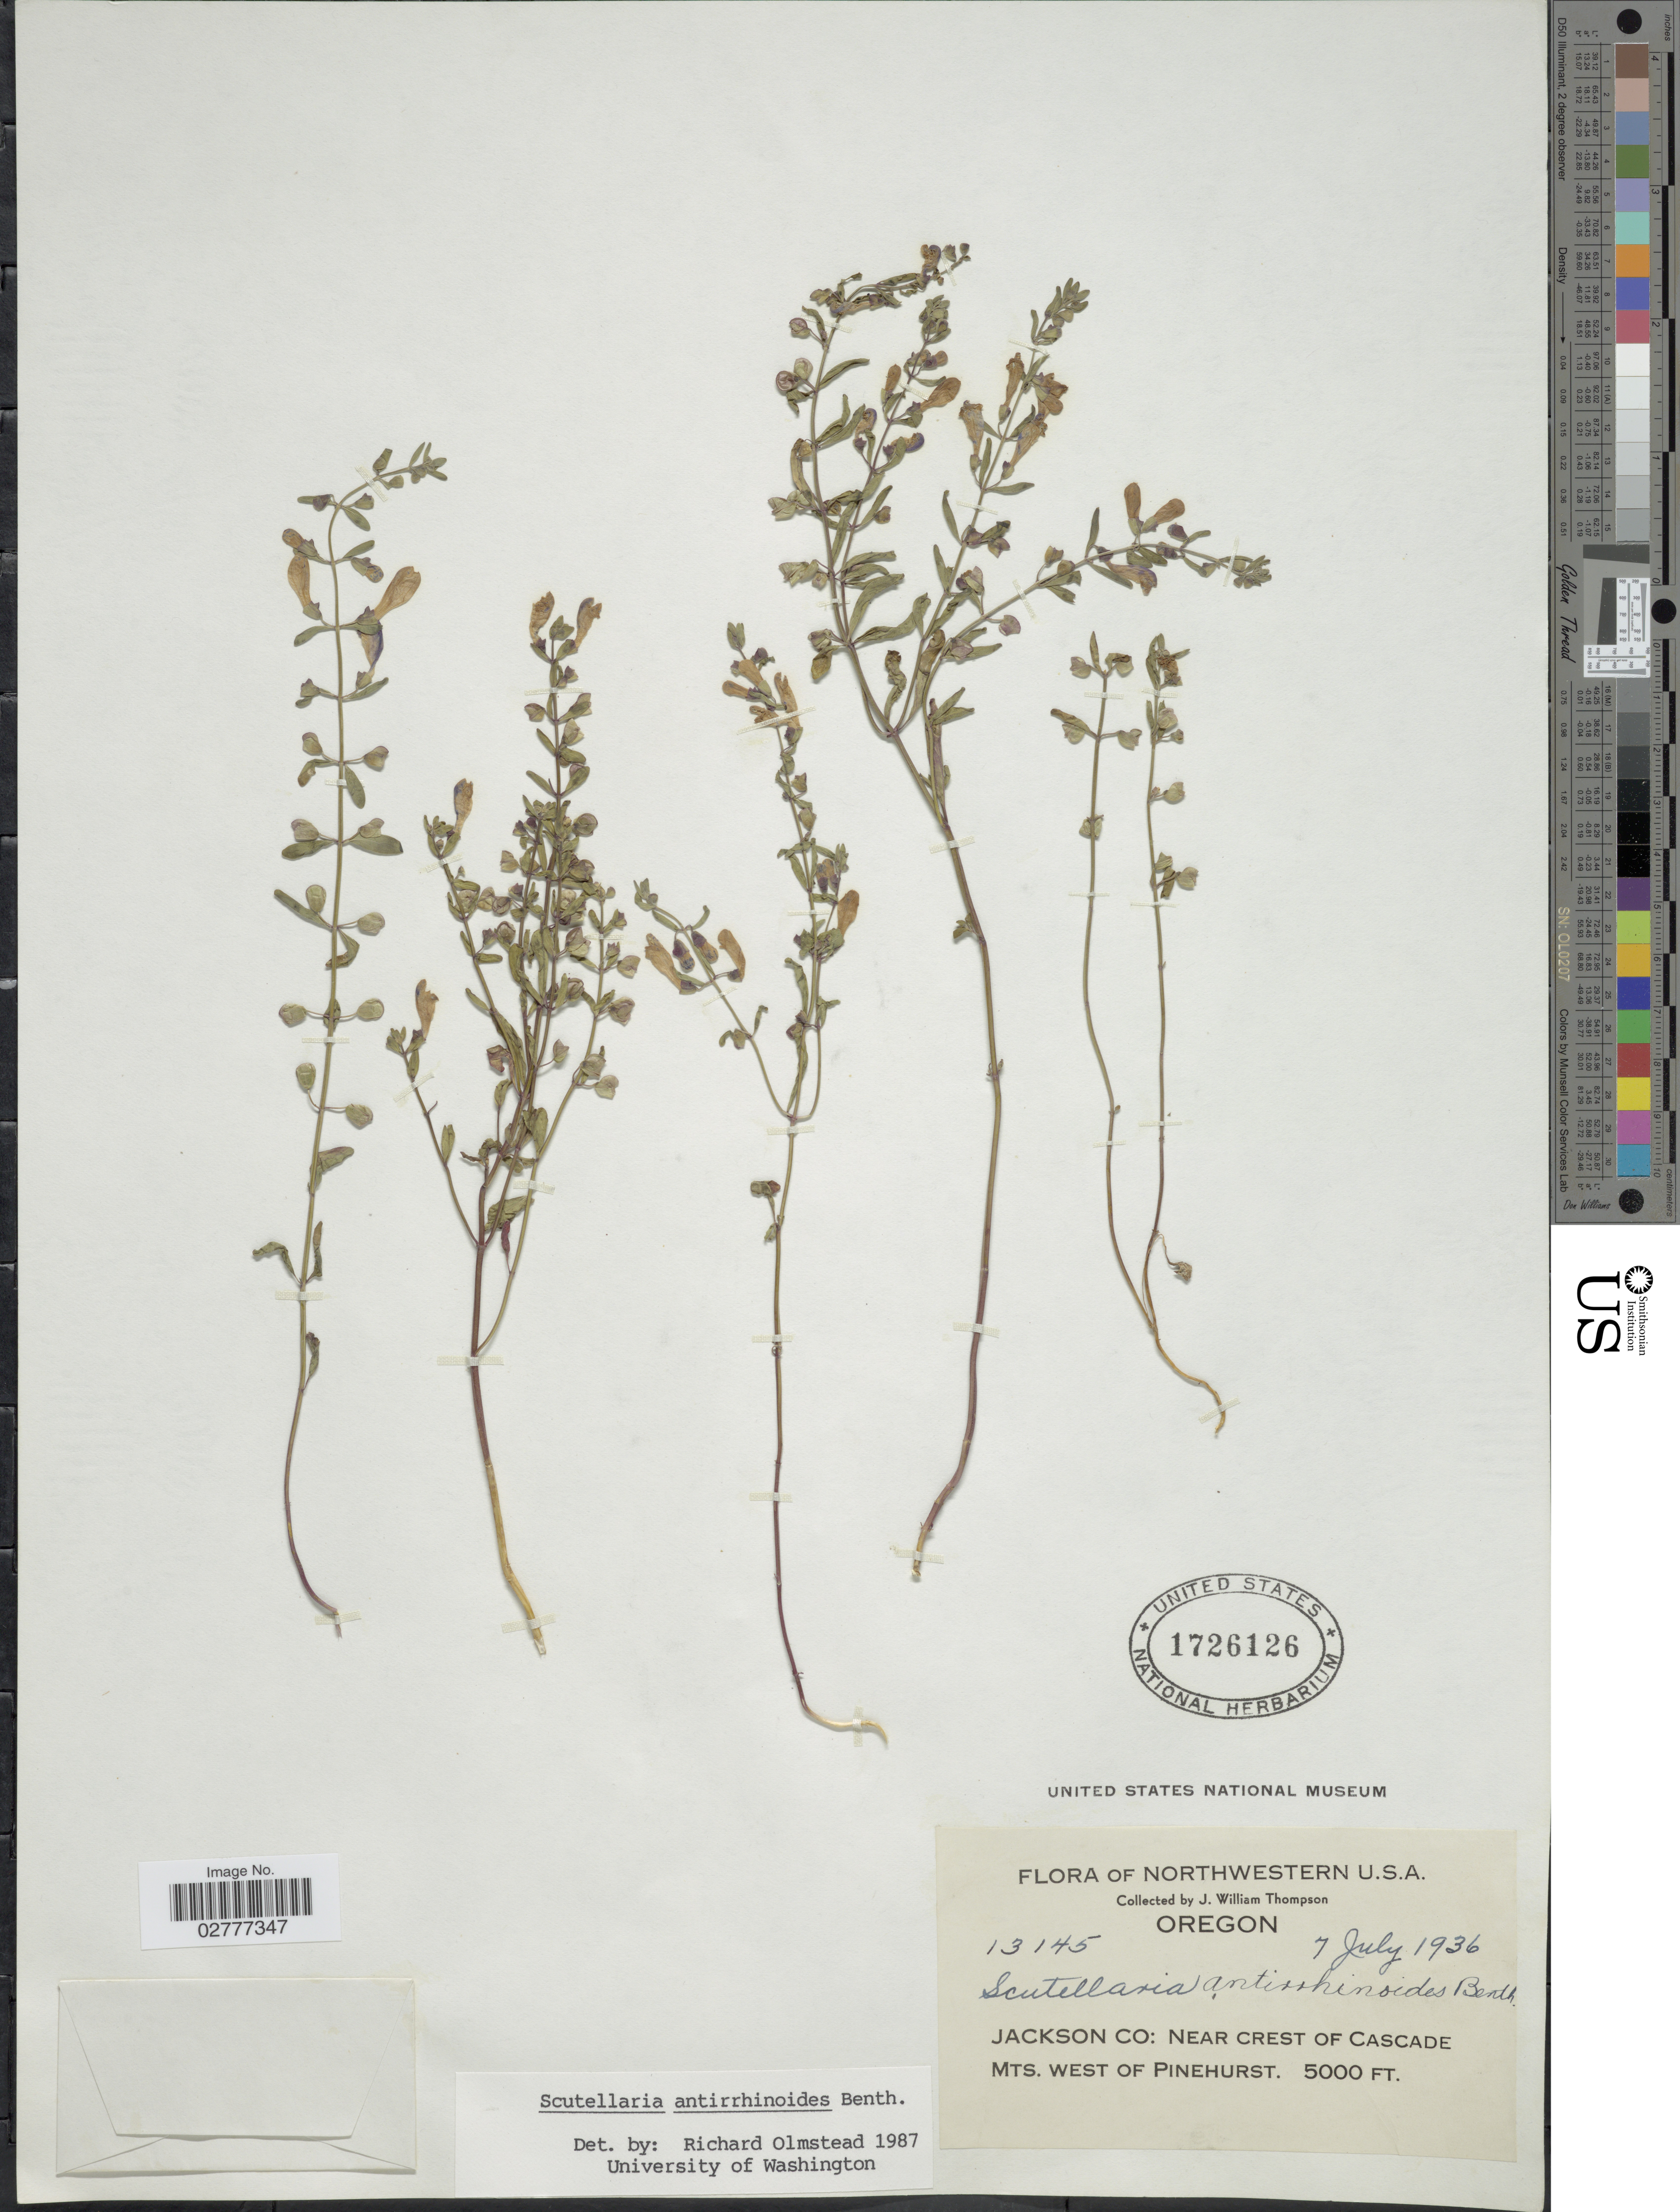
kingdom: Plantae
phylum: Tracheophyta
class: Magnoliopsida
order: Lamiales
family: Lamiaceae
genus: Scutellaria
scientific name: Scutellaria antirrhinoides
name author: Benth.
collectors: J. W. Thompson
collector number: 13145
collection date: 1936-07-07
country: United States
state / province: Oregon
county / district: Jackson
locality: Jackson Co: near crest of Cascade Mts. west of Pinehurst.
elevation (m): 1524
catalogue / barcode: US 1726126